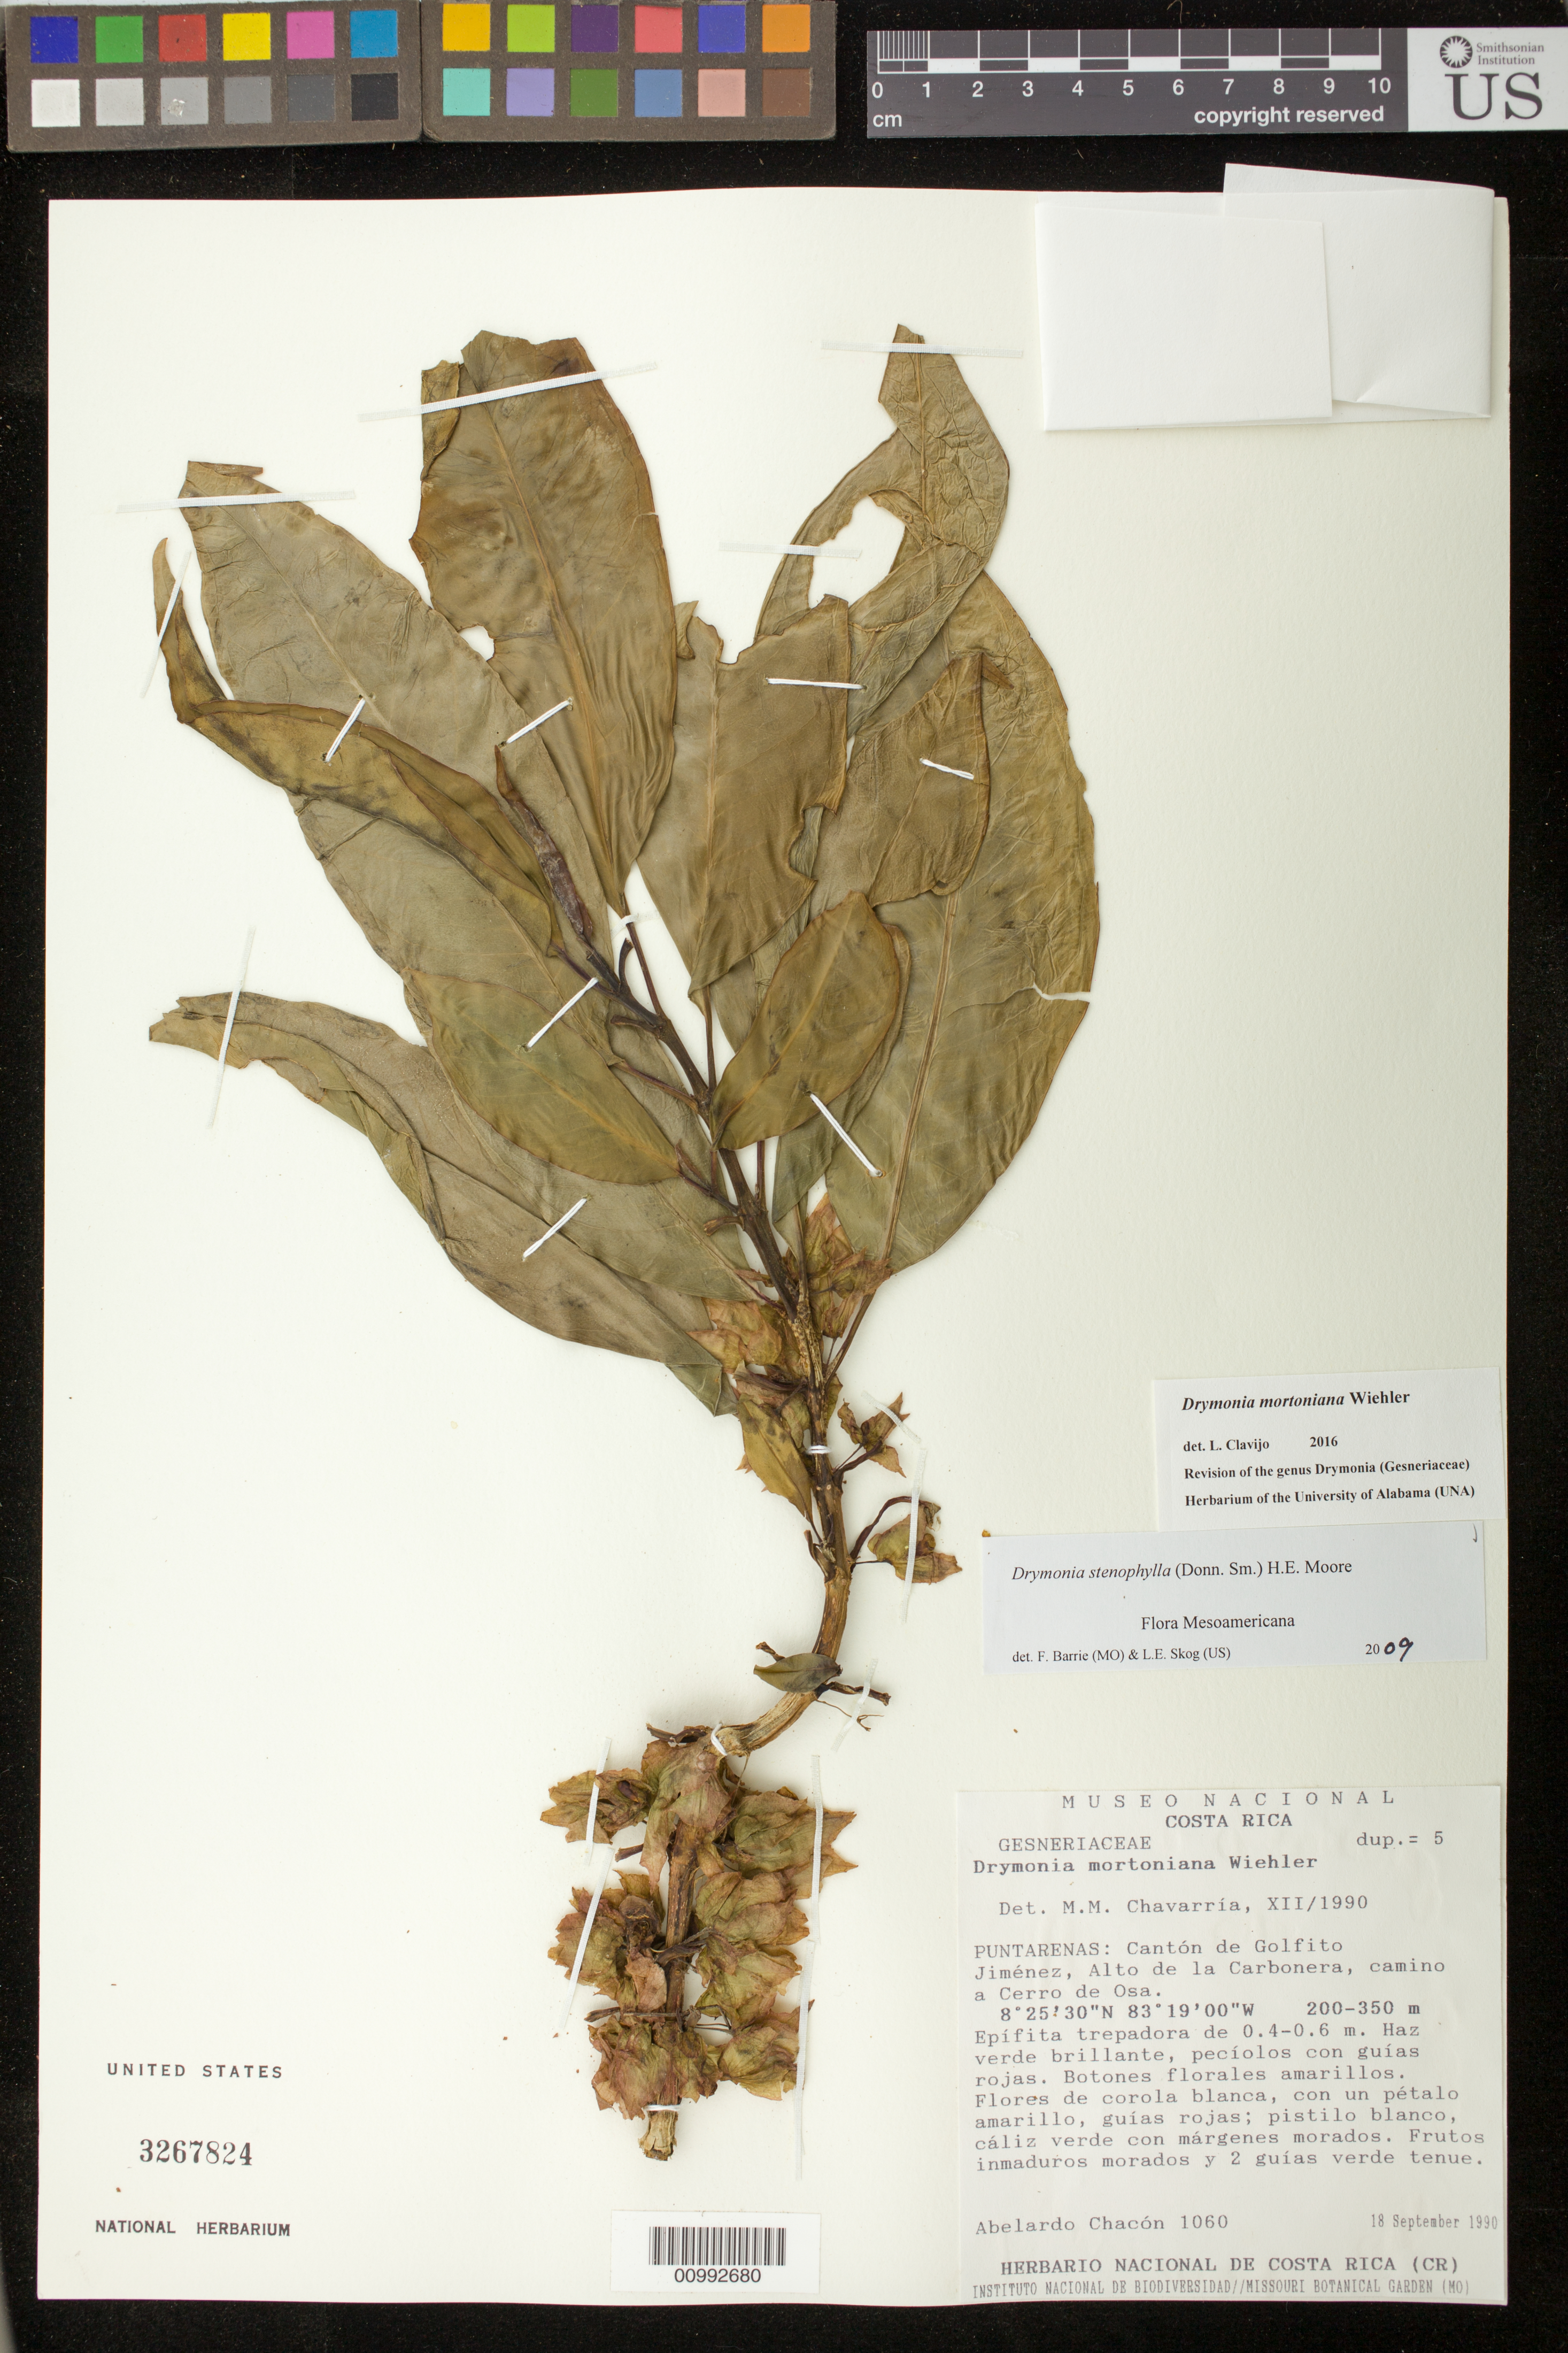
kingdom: Plantae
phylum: Tracheophyta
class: Magnoliopsida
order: Lamiales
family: Gesneriaceae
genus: Drymonia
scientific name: Drymonia mortoniana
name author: Wiehler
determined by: Clavijo, L.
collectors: A. Chacón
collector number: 1060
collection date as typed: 18 Sep 1990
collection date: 1990-09-18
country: Costa Rica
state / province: Puntarenas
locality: Puntarenas: Cantón de Golfito, Jiménez, Alto de la Carbonera, camino a Cerro de Osa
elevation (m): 200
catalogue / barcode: US 3267824